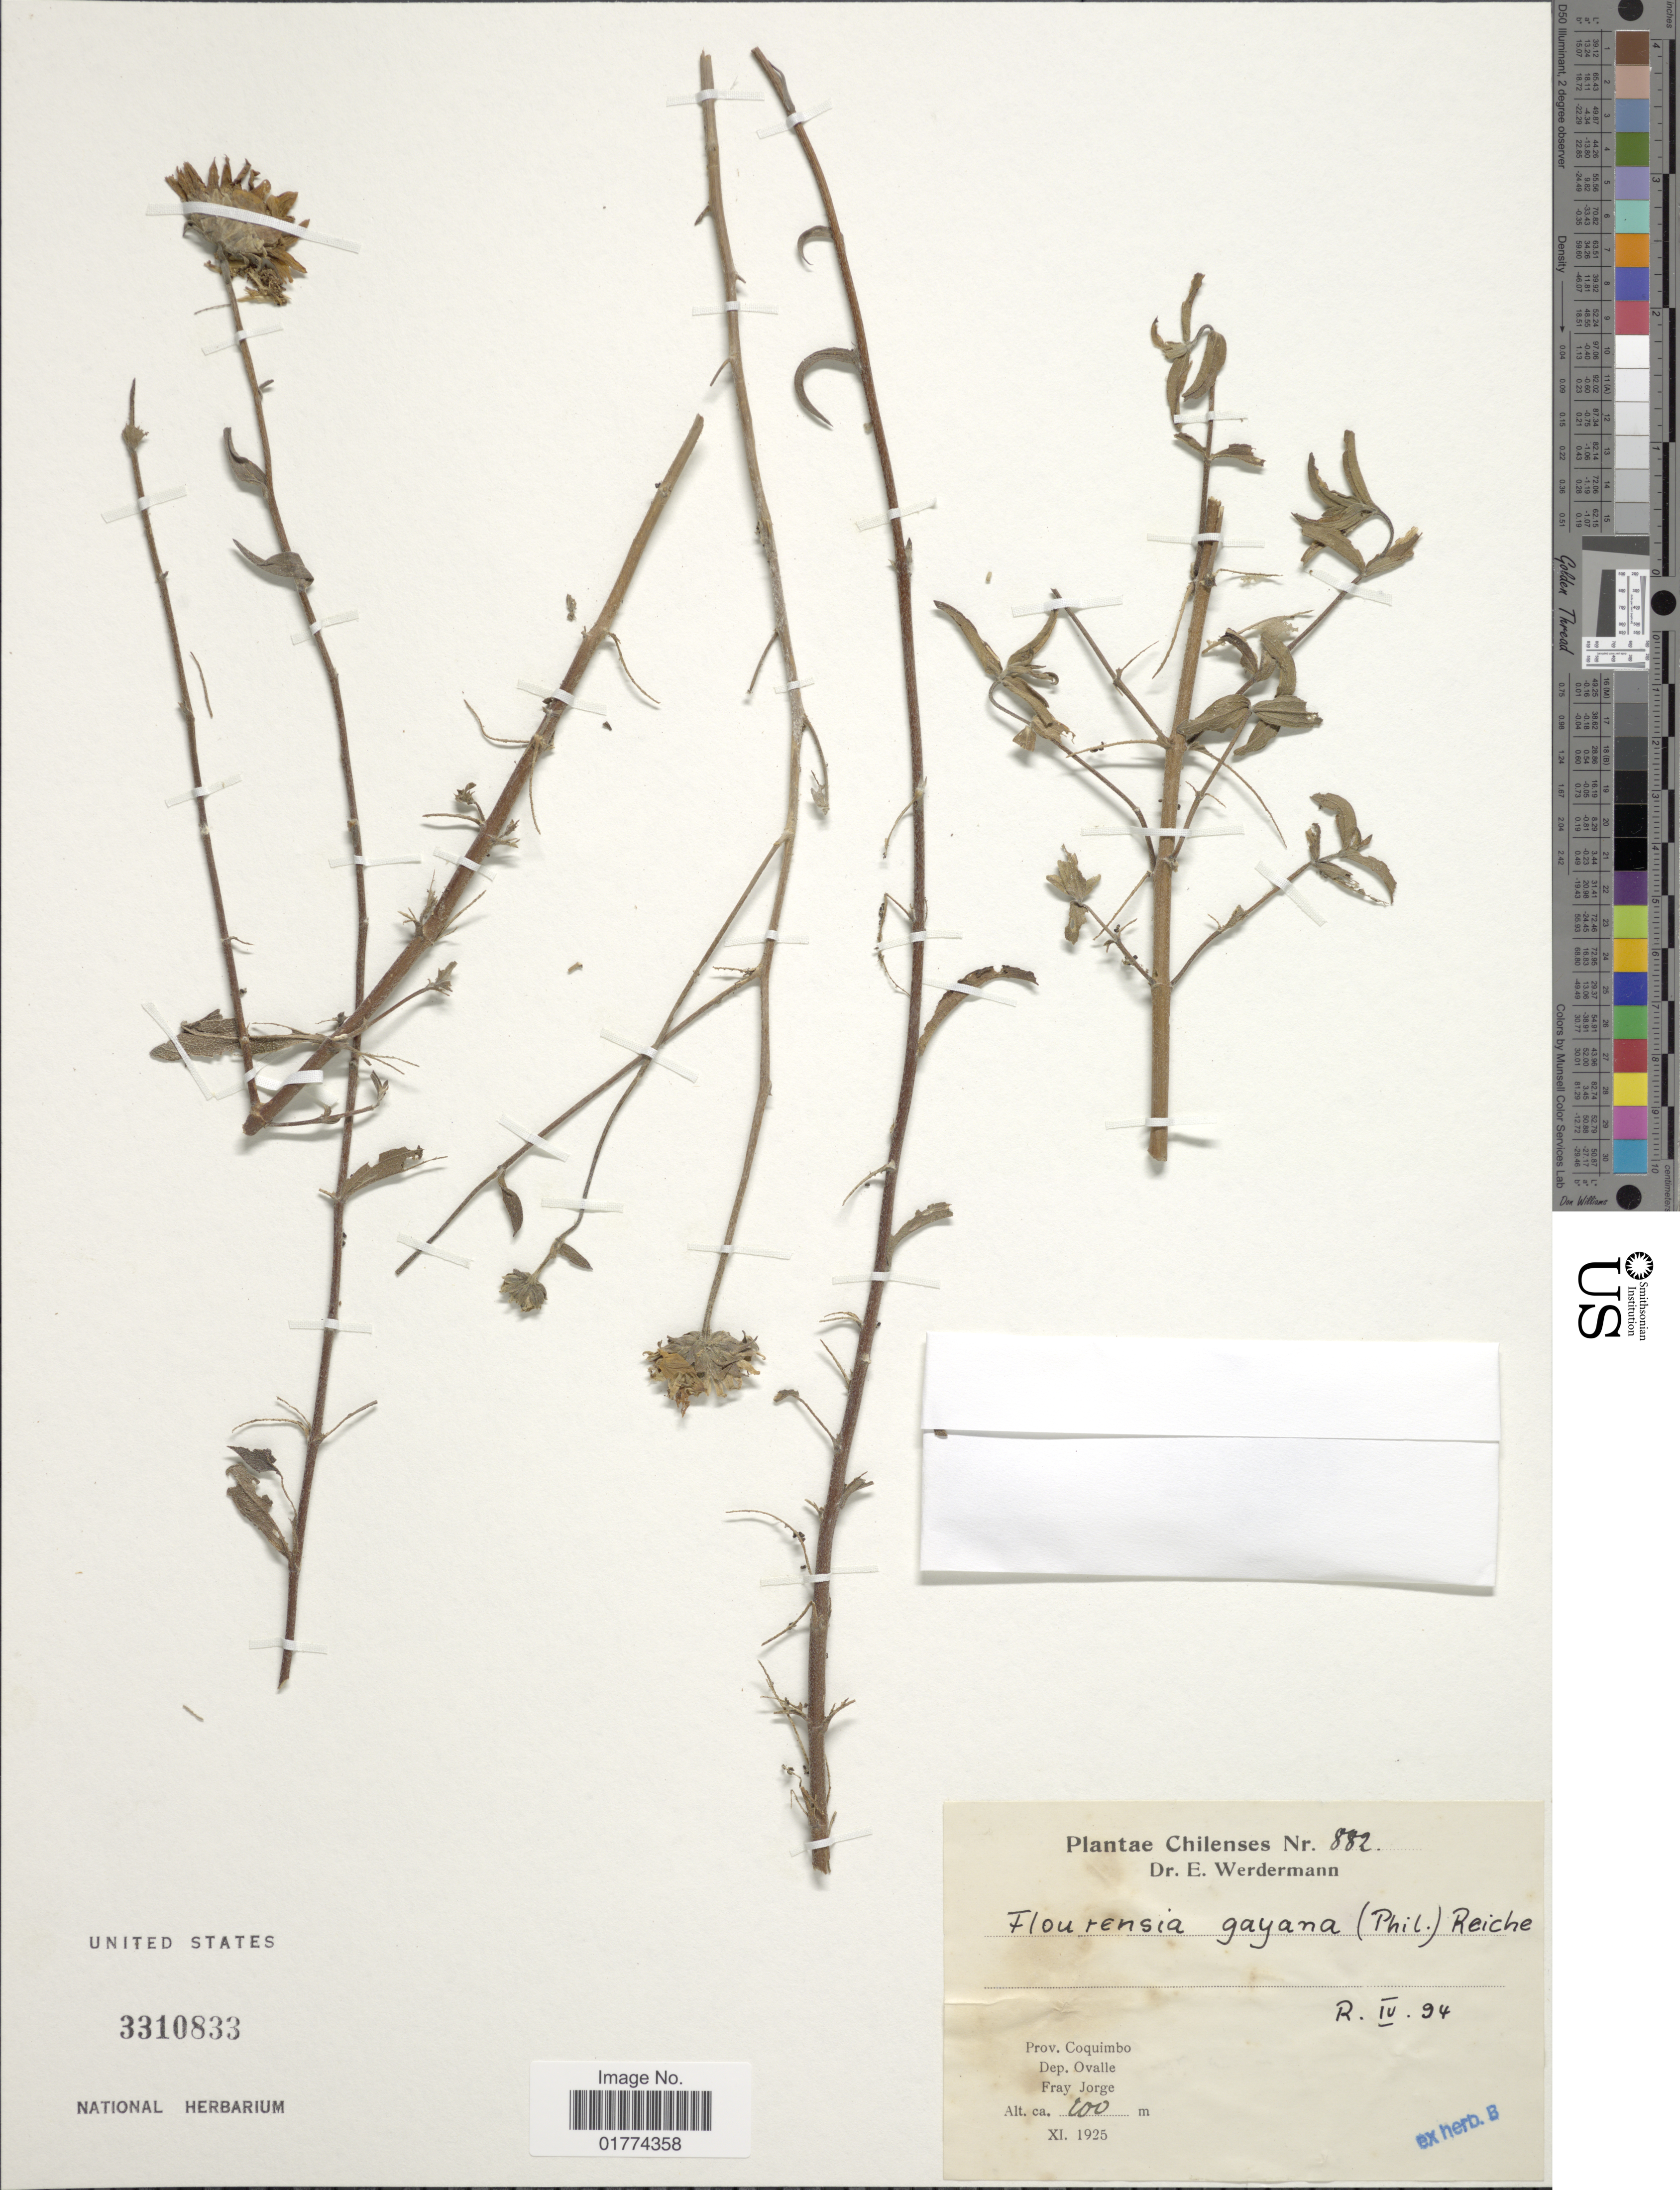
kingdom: Plantae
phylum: Tracheophyta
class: Magnoliopsida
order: Asterales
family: Asteraceae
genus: Flourensia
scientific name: Flourensia gayana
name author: (Phil.) Reiche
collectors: E. Werdermann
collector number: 882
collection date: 1925-11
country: Chile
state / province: Coquimbo (IV)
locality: Dep. Ovalle Fray Jorge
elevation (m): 100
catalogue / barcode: US 3310833